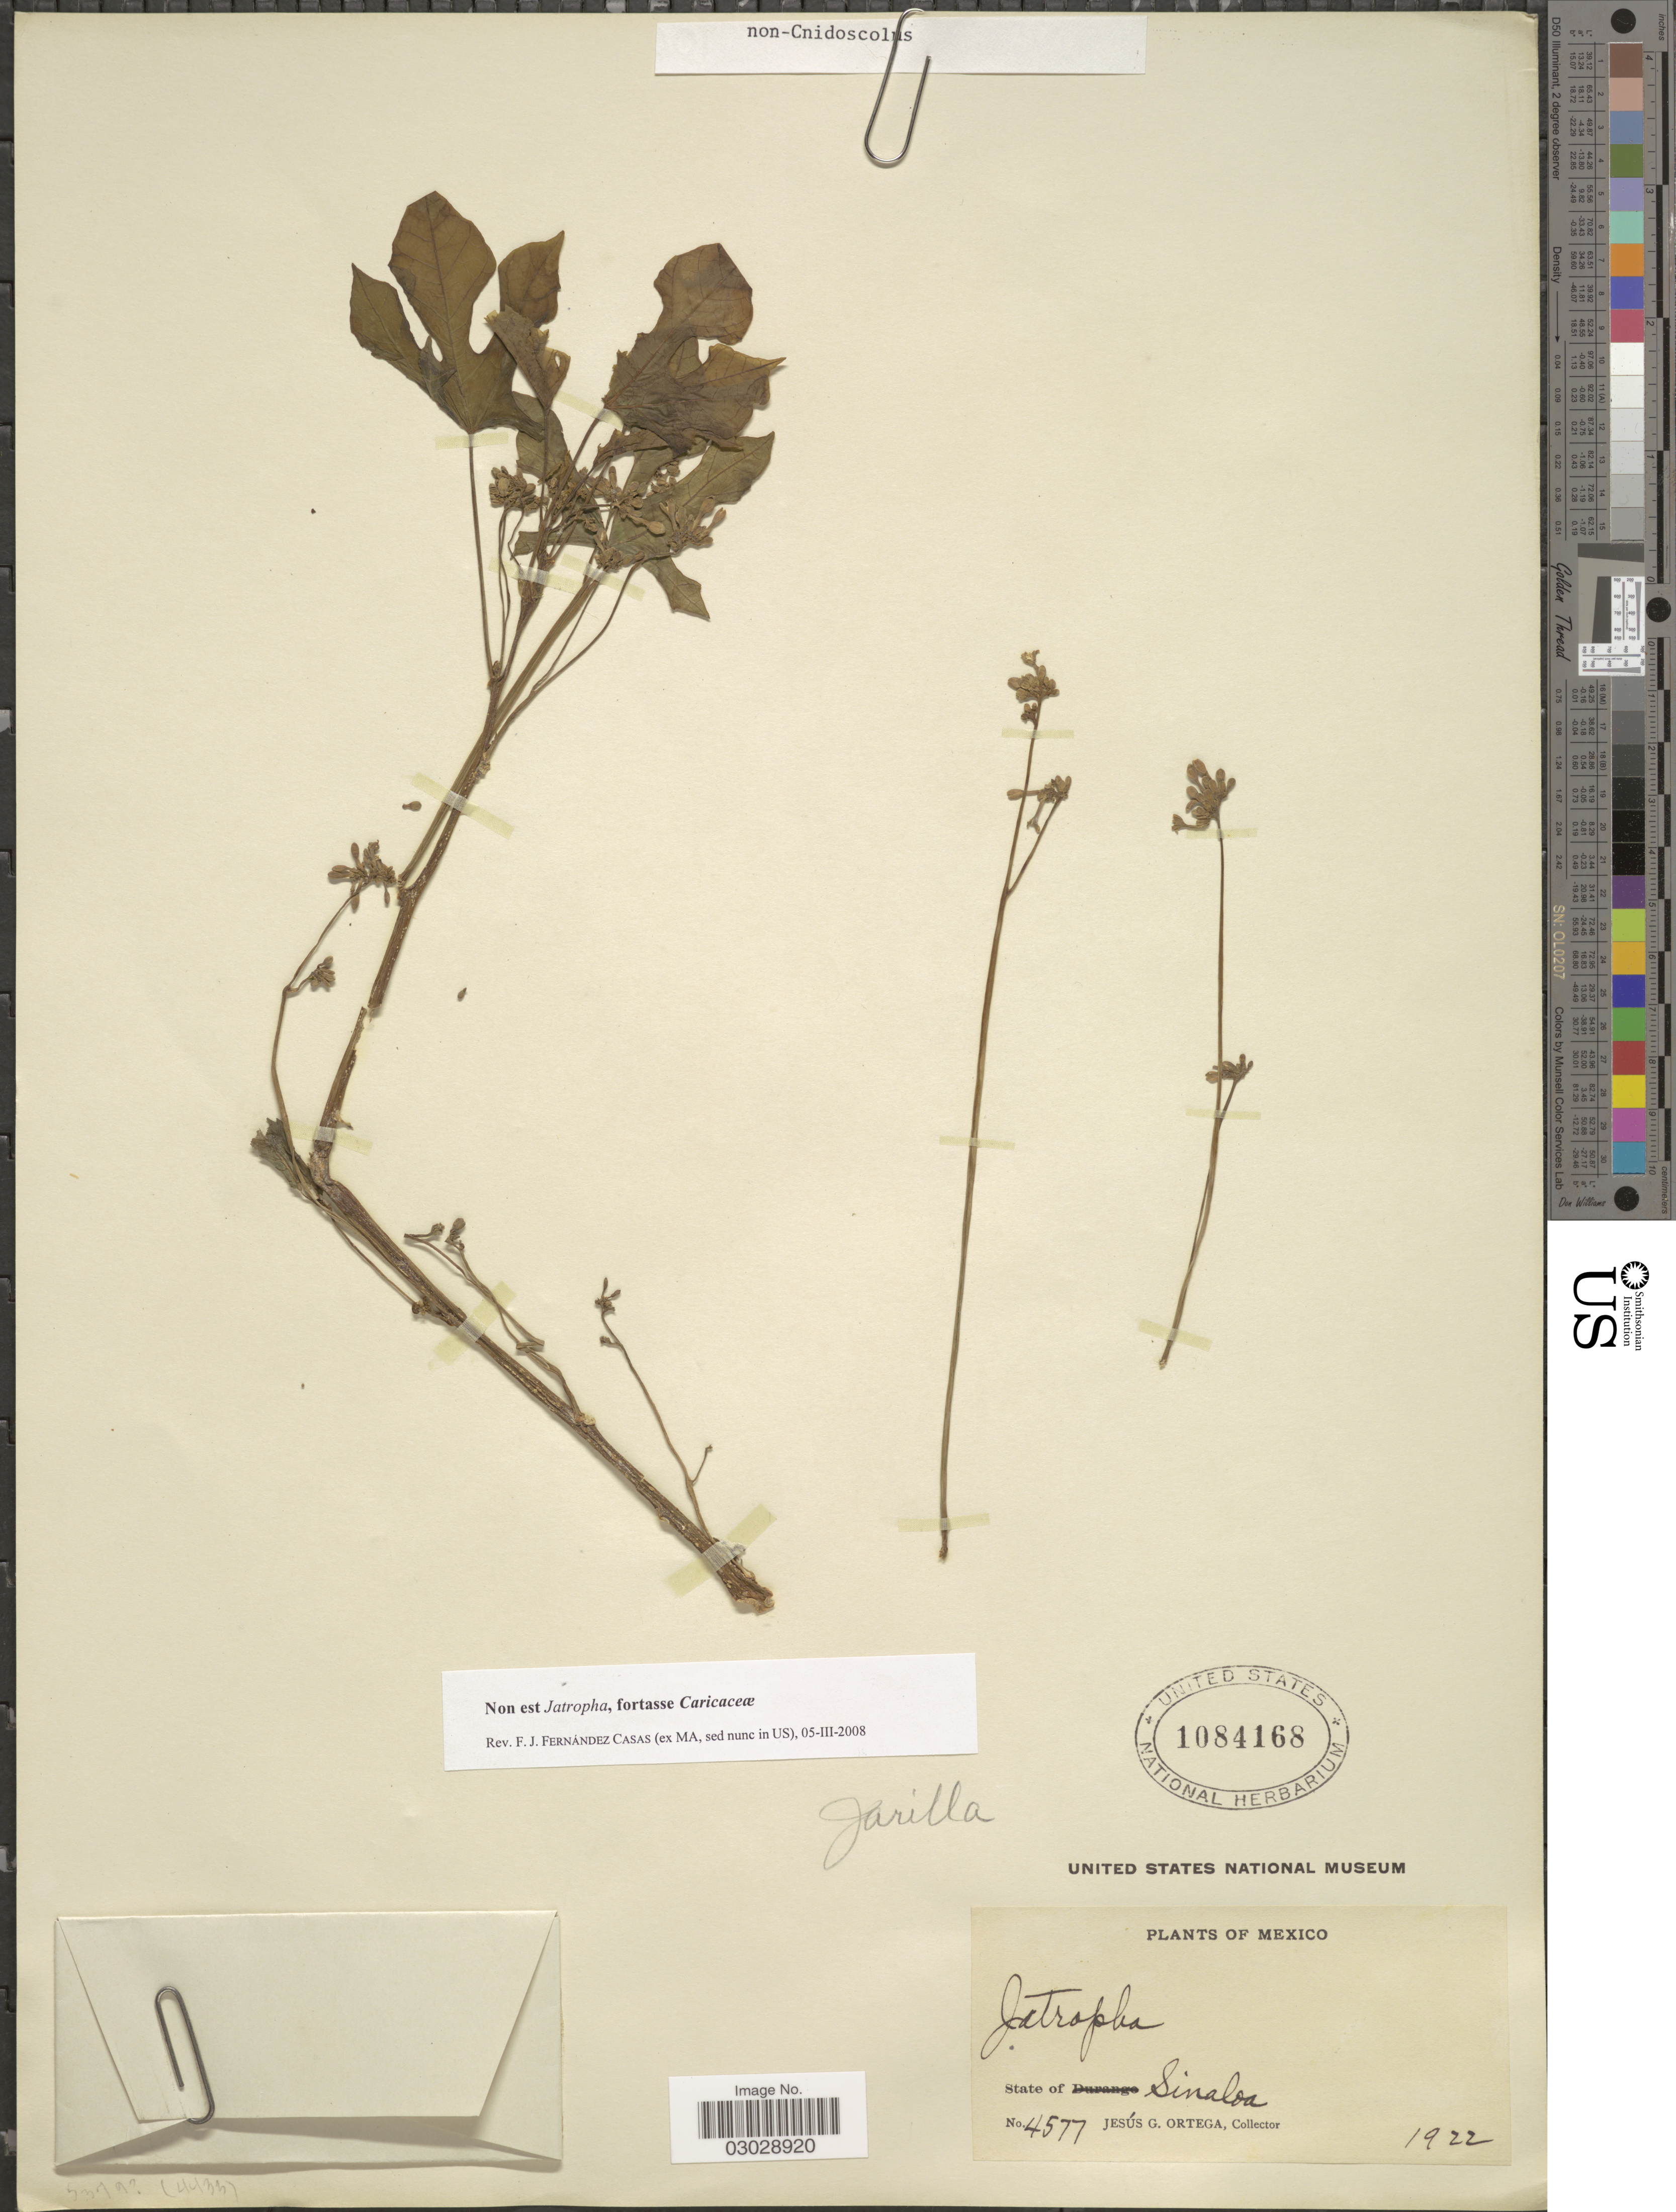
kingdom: Plantae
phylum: Tracheophyta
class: Magnoliopsida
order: Brassicales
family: Caricaceae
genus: Jarilla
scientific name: Jarilla sp.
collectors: J. Ortega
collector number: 4577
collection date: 1922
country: Mexico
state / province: Sinaloa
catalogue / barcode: US 1084168